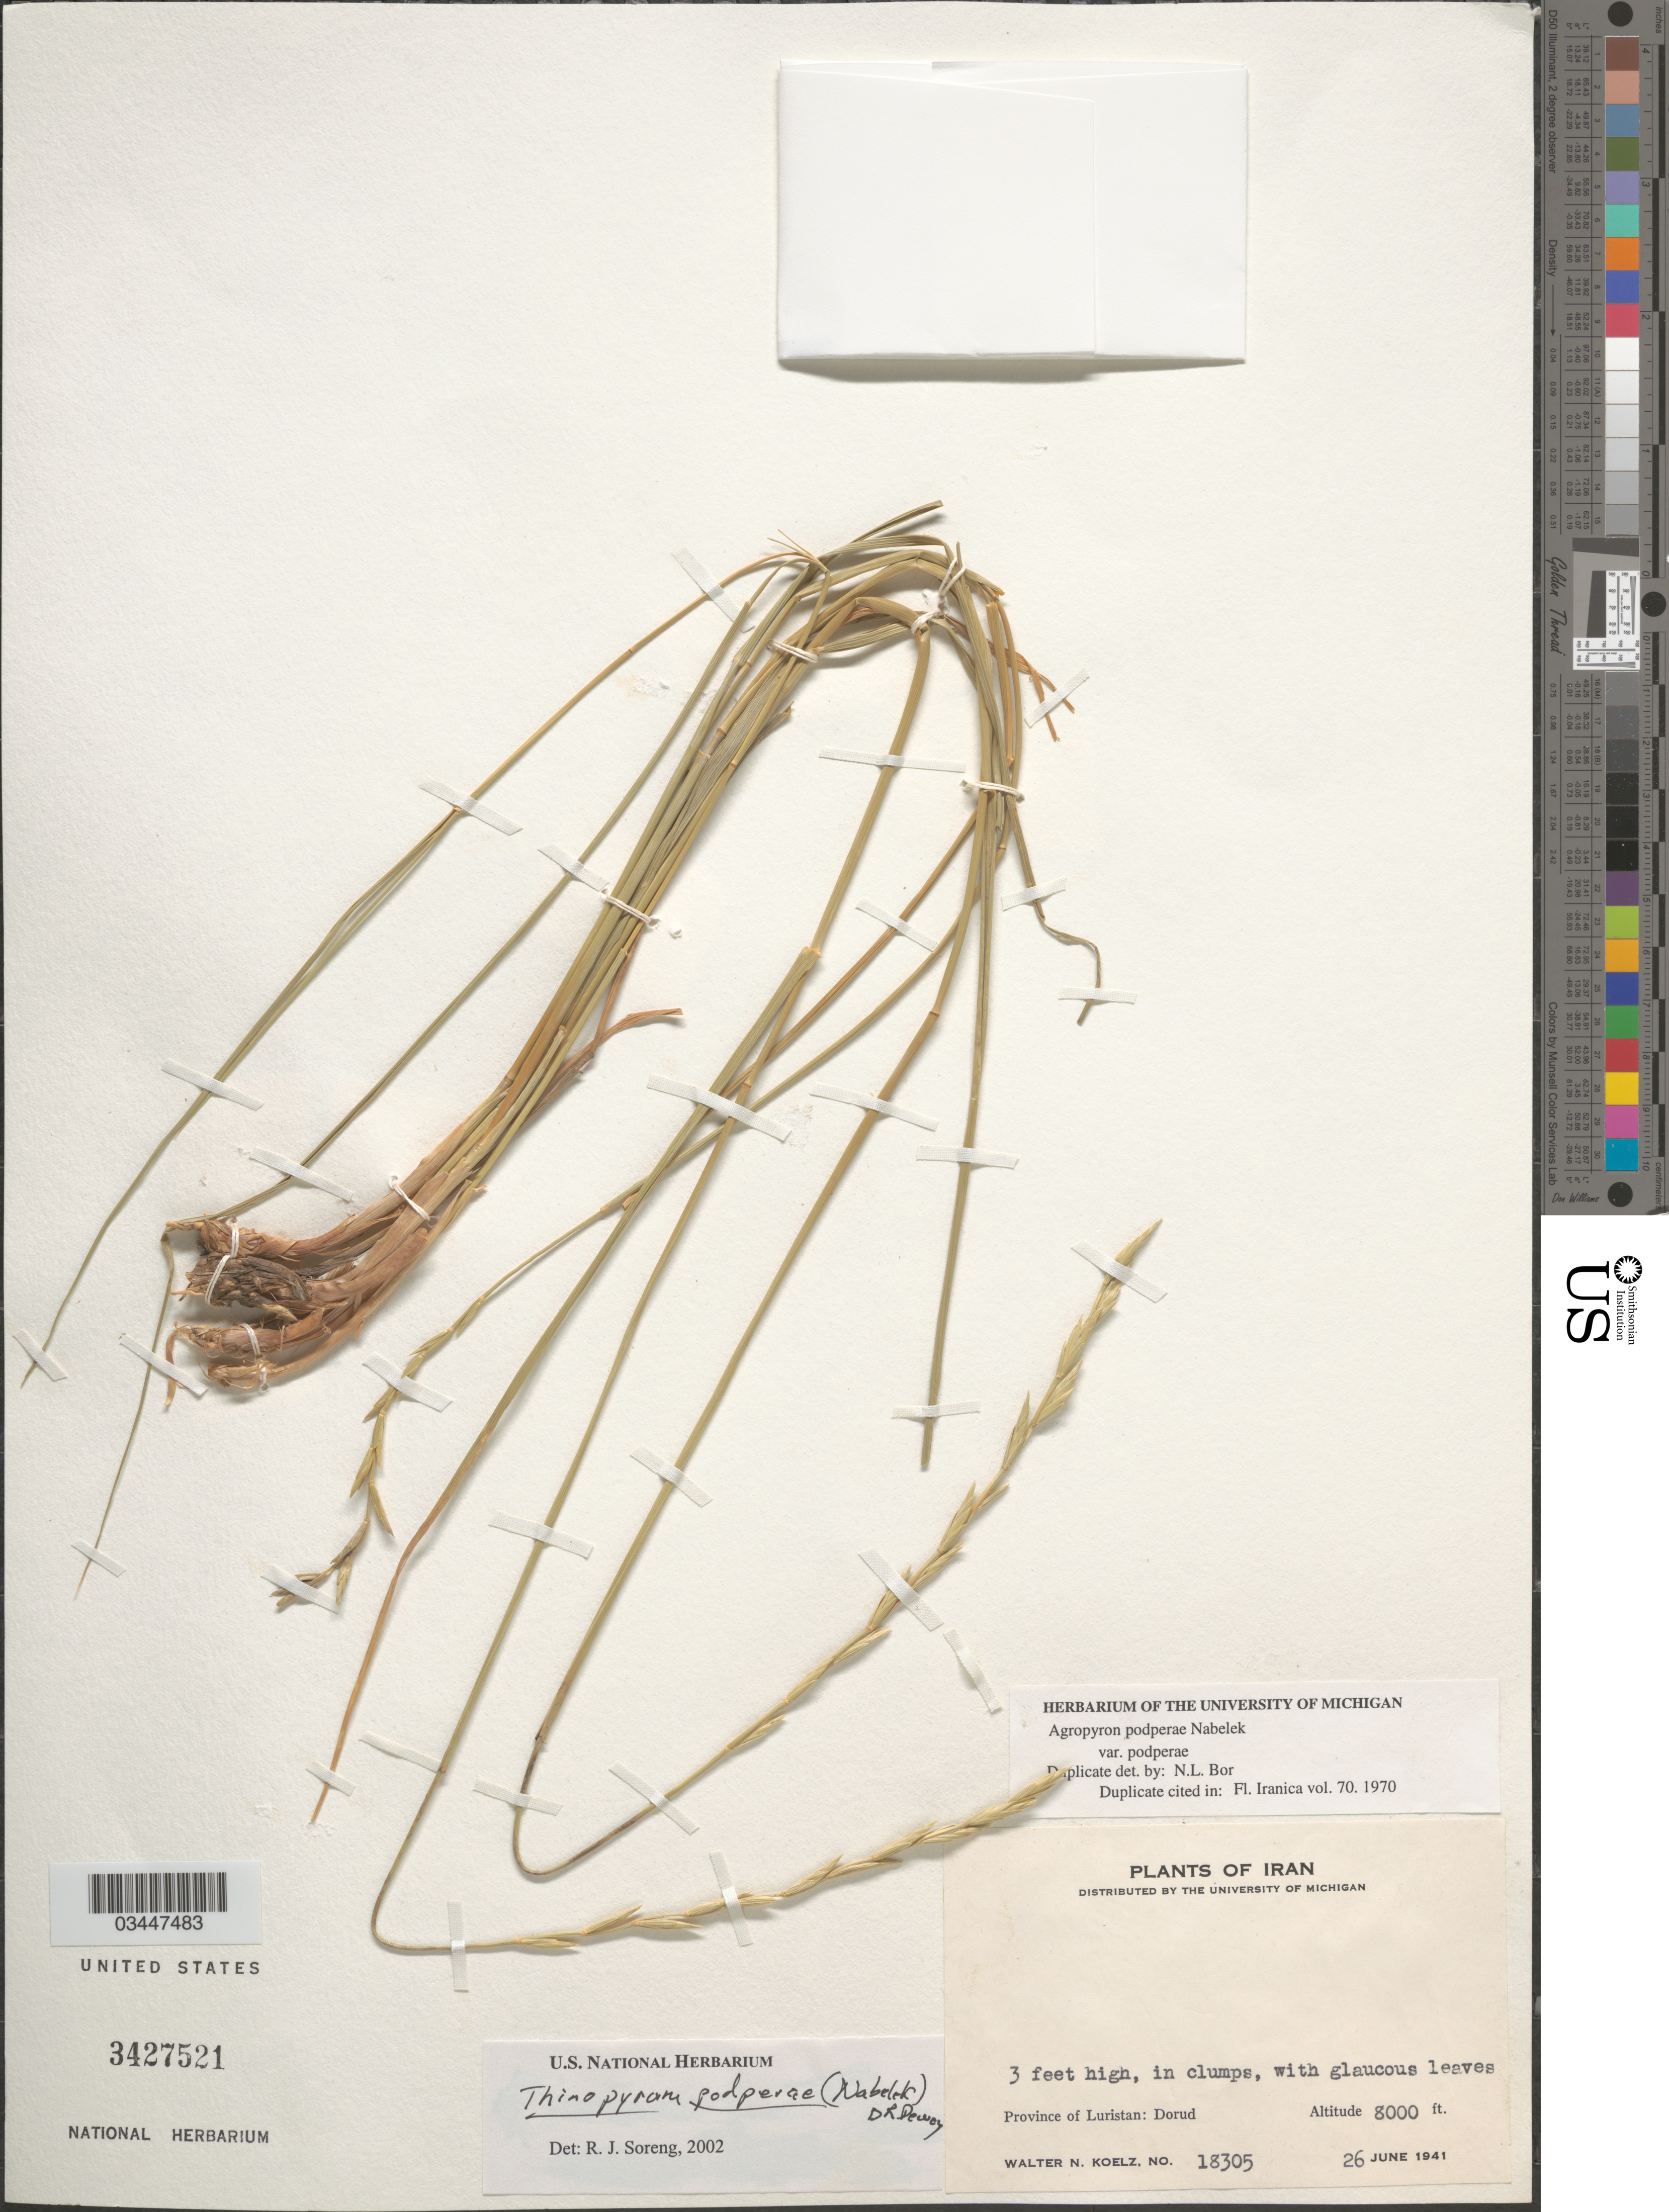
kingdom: Plantae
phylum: Tracheophyta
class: Liliopsida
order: Poales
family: Poaceae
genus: Thinopyrum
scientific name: Thinopyrum podperae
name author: (Nabelek) Dewey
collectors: W. N. Koelz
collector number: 18305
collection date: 1941-06-26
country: Iran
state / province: Lorestan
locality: Province of Luristan: Dorud.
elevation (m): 2438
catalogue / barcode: US 3427521